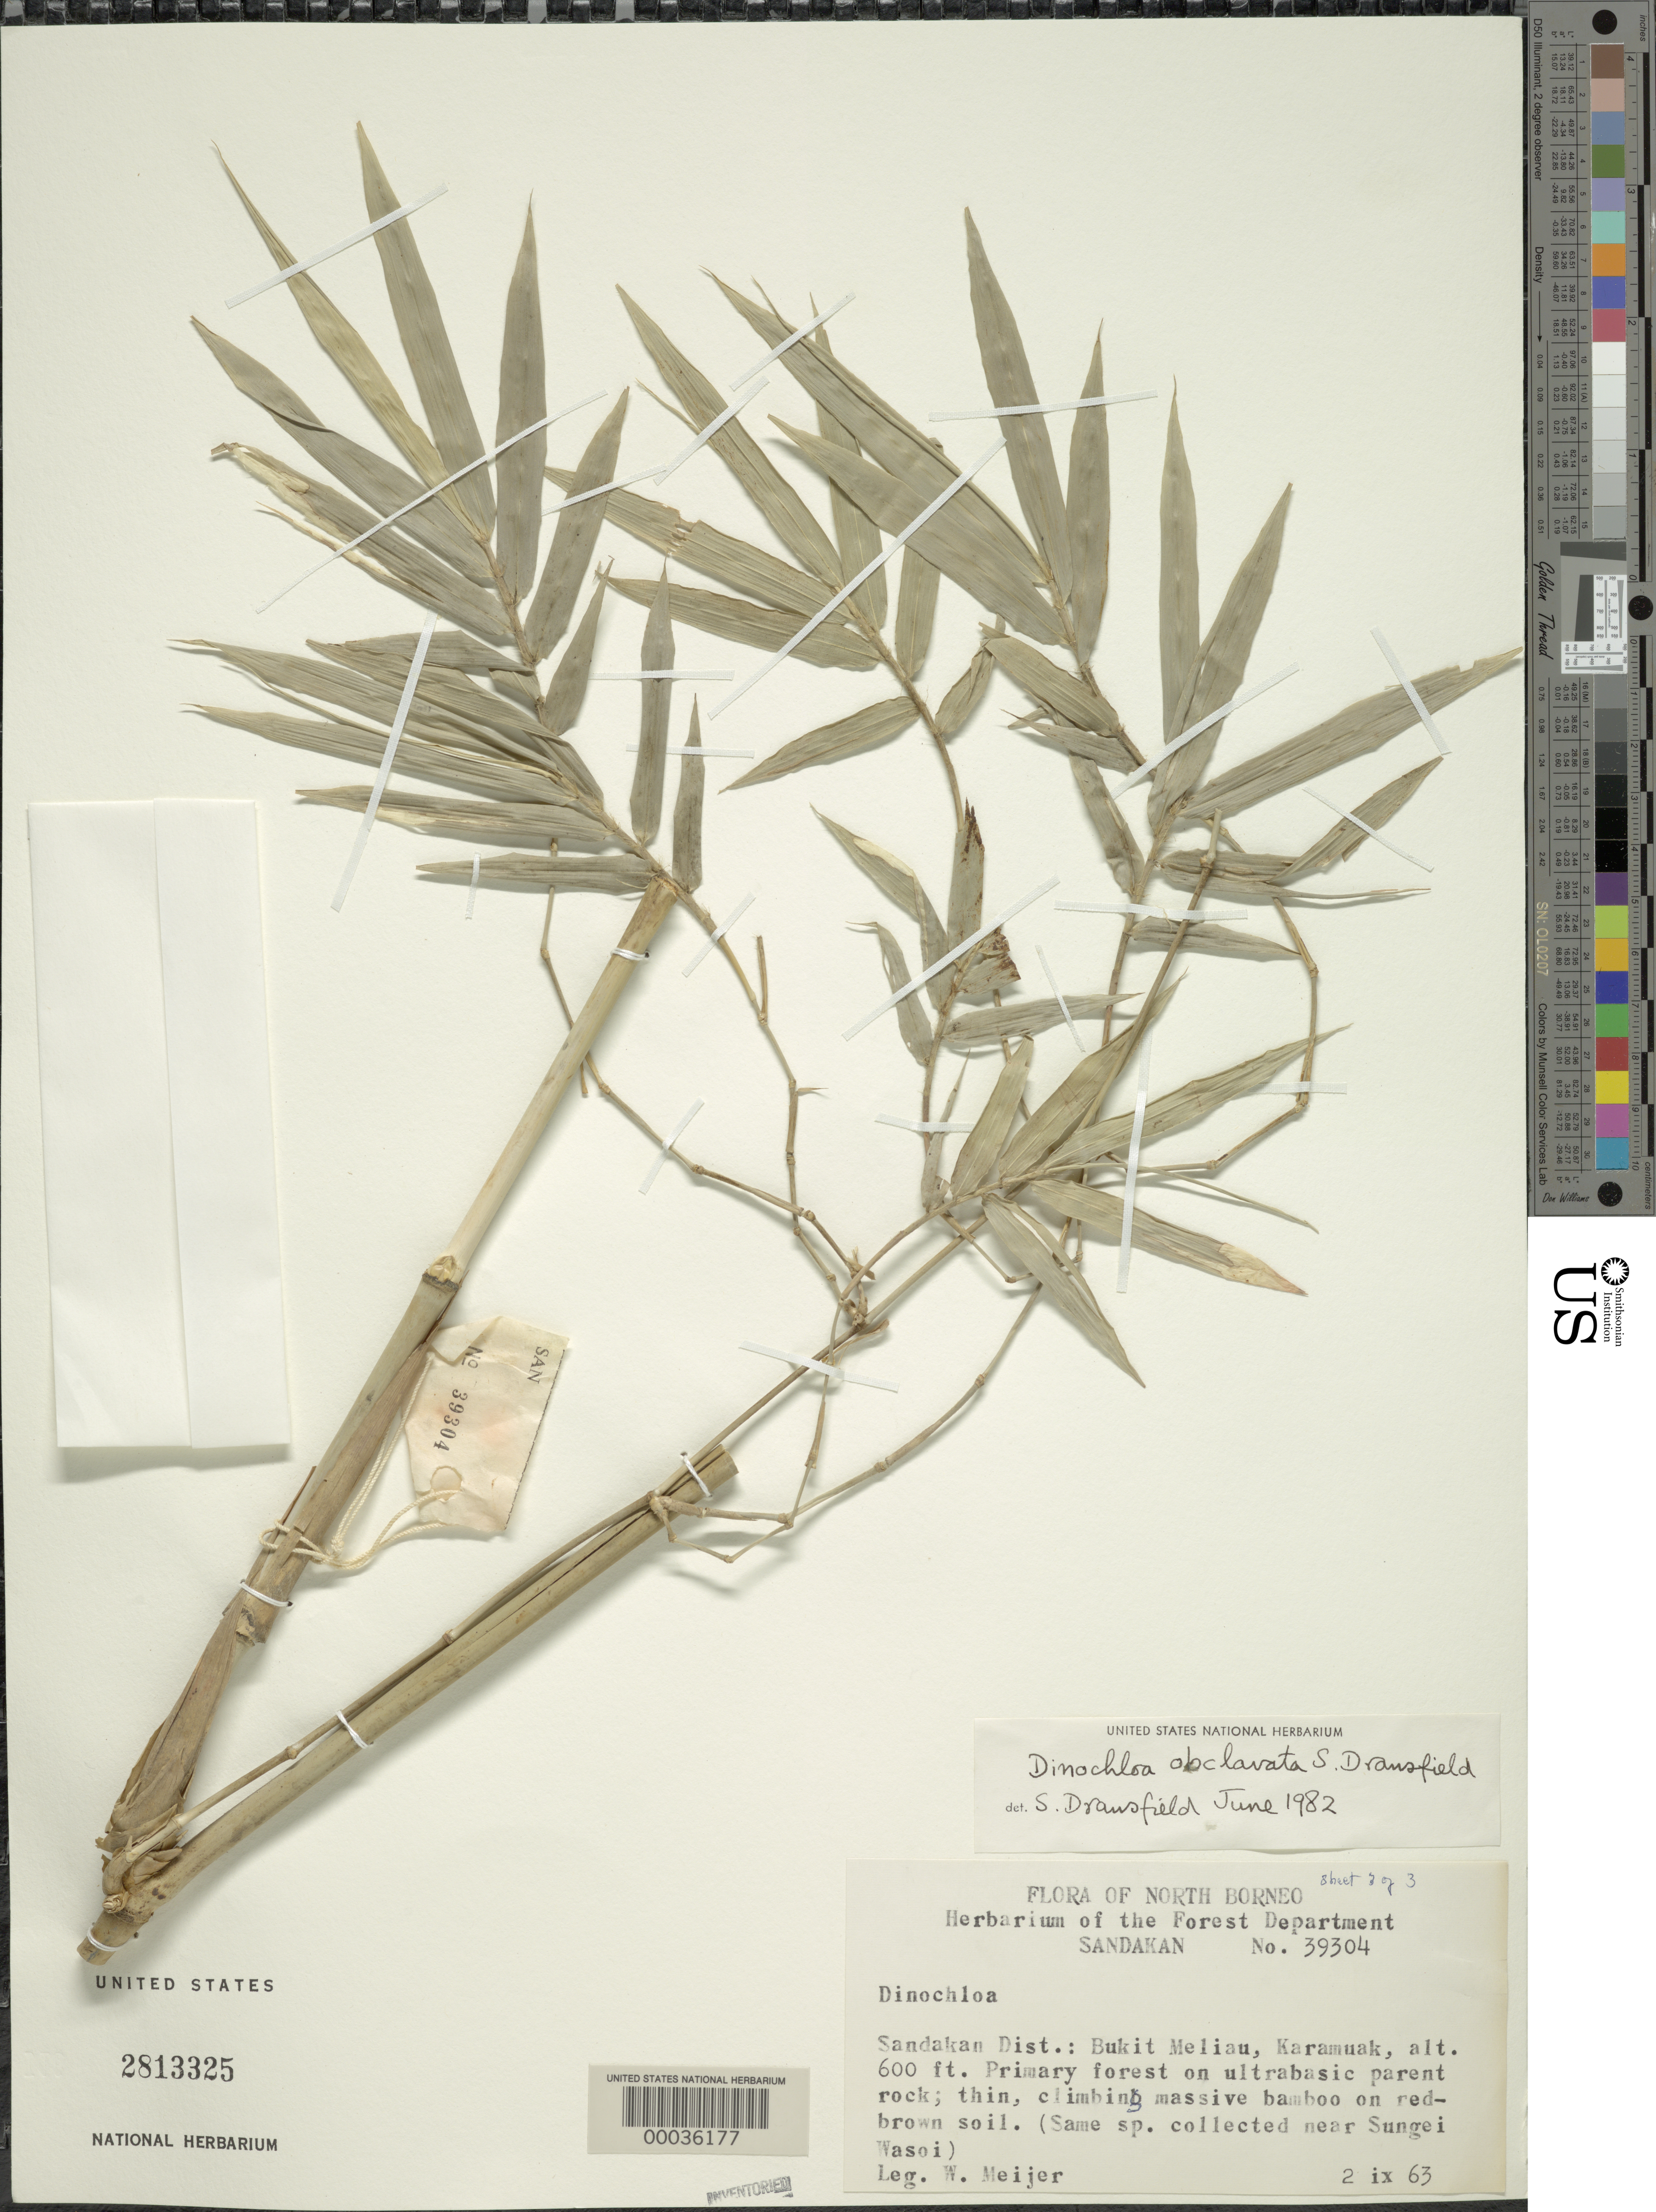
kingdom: Plantae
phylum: Tracheophyta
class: Liliopsida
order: Poales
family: Poaceae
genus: Dinochloa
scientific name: Dinochloa obclavata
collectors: W. Meijer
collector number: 39304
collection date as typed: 02 Sep 1963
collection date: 1963-09-02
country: Malaysia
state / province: Sabah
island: Borneo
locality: Sandakan dist., bukit meliau, karamuak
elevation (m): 183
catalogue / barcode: US 2813325